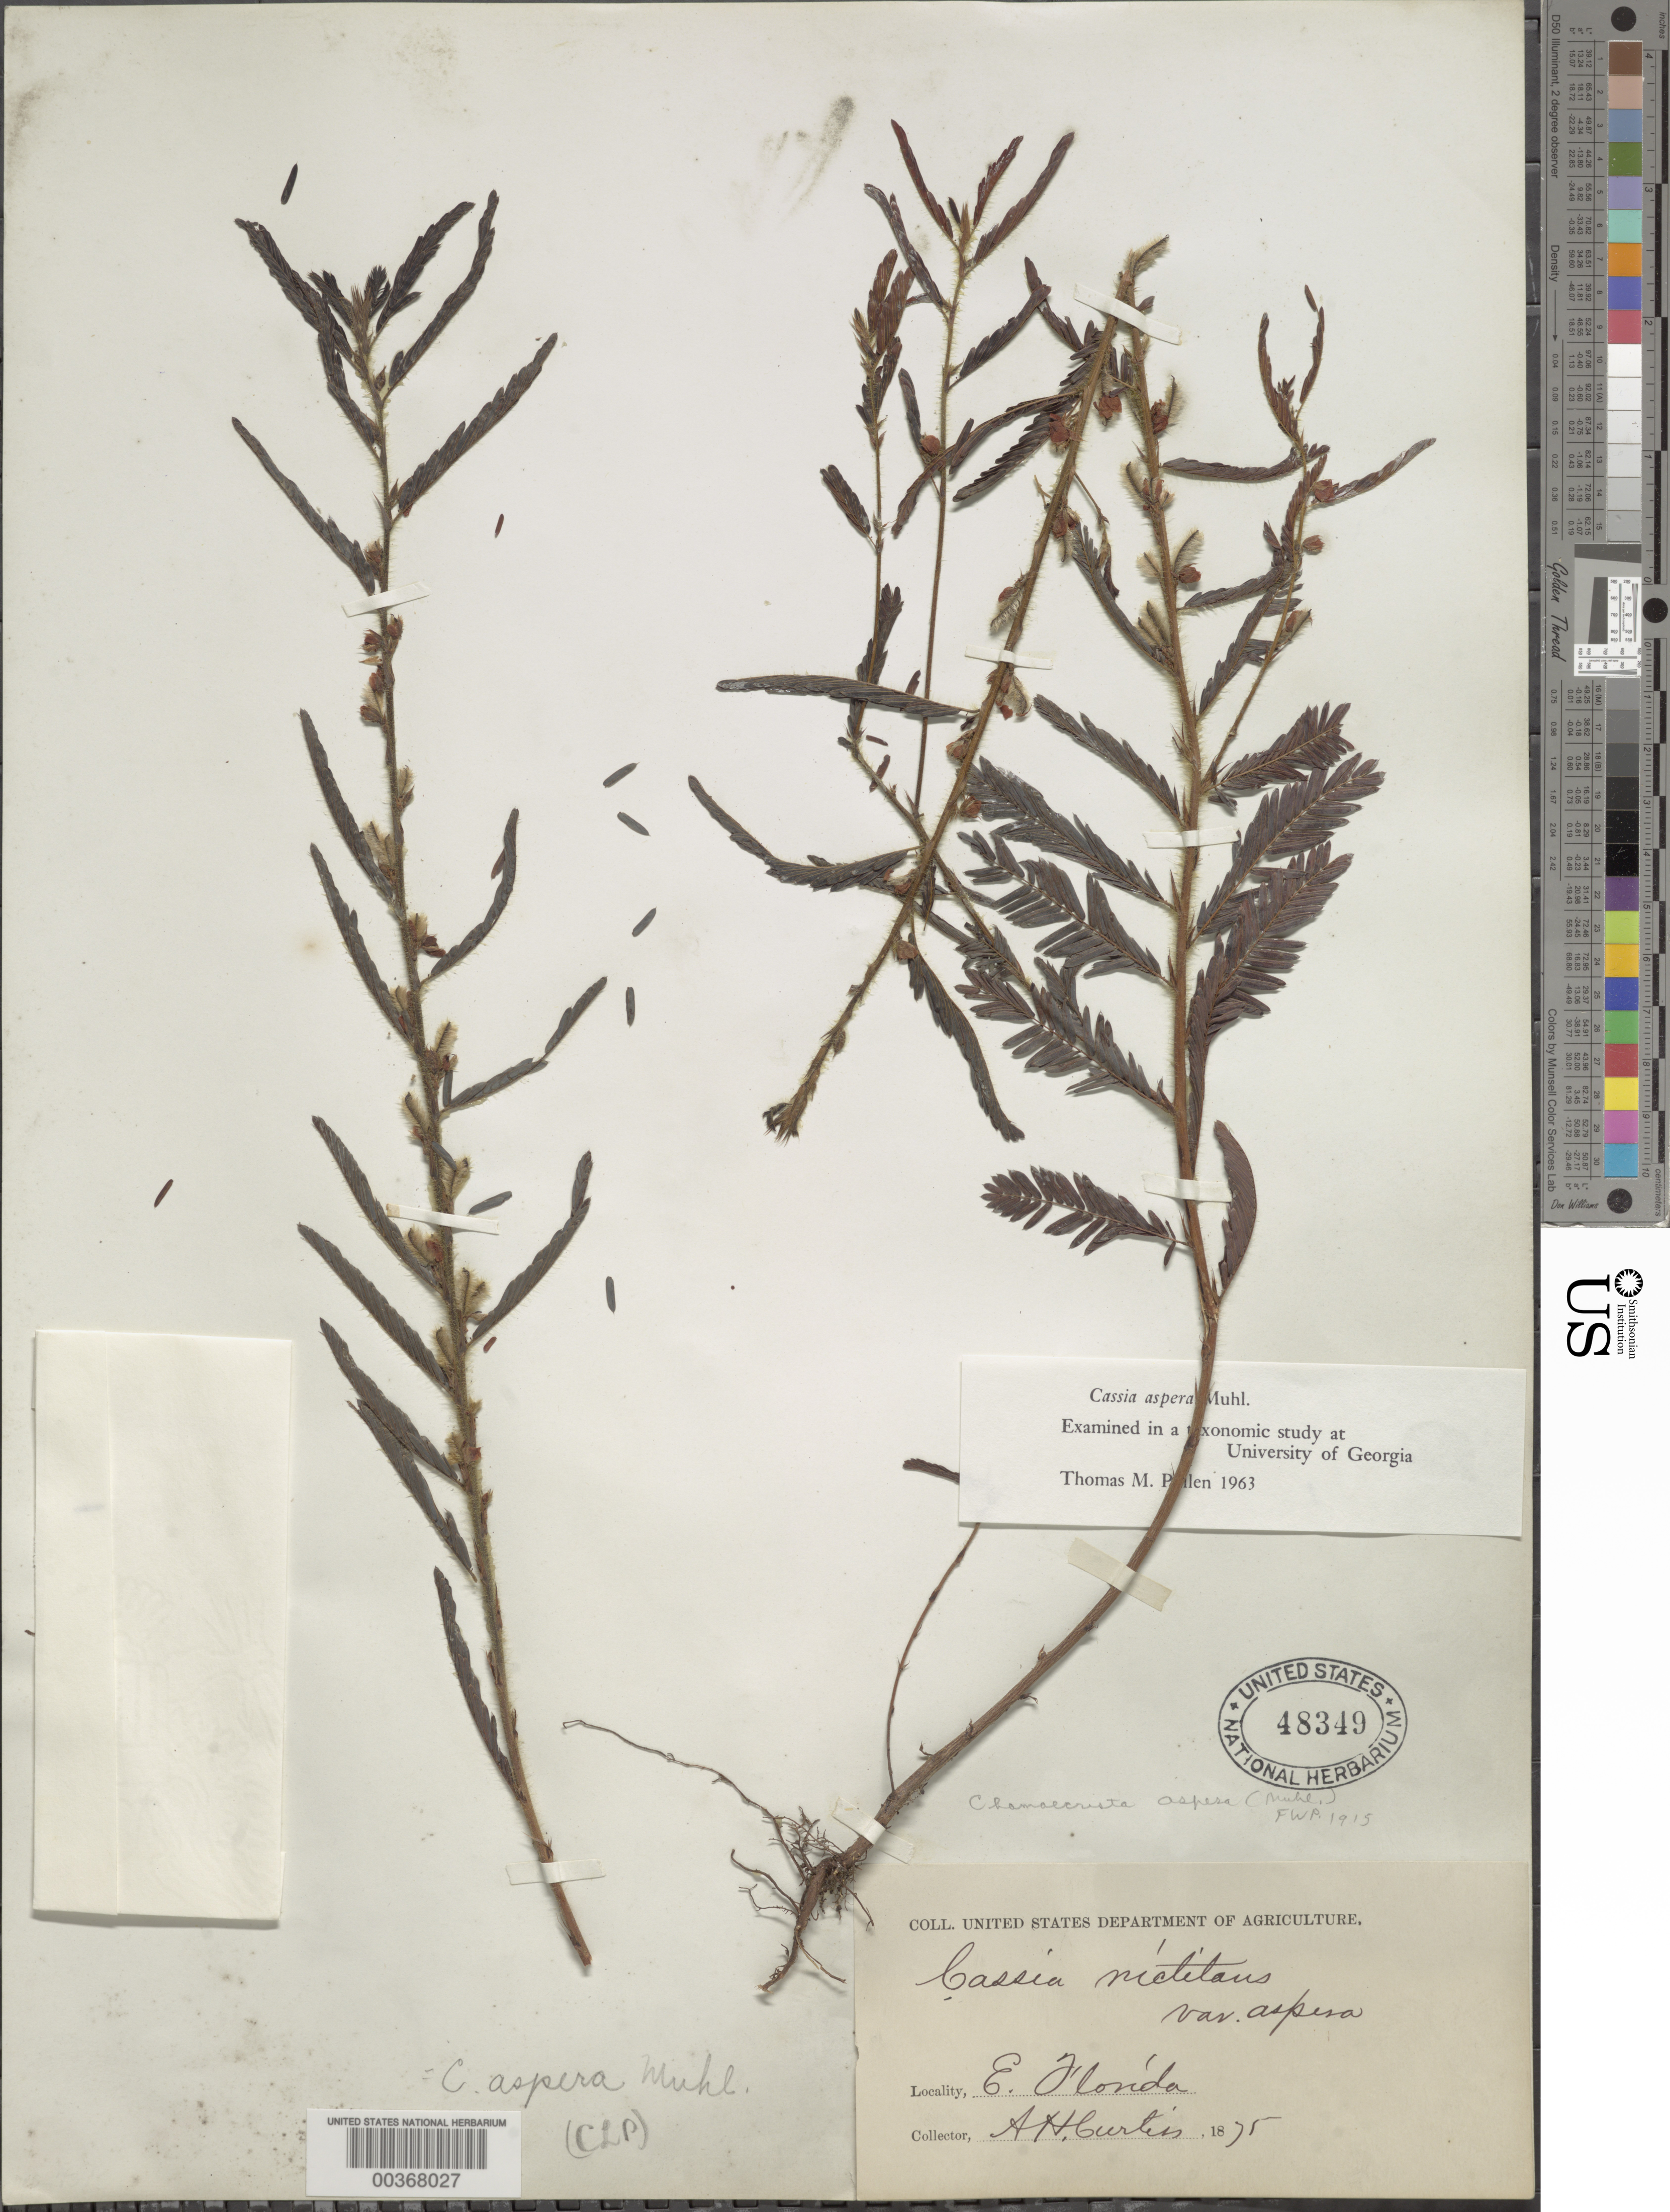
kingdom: Plantae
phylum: Tracheophyta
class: Magnoliopsida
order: Fabales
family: Fabaceae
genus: Chamaecrista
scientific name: Chamaecrista nictitans var. aspera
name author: (Muhl. ex Elliot) H.S. Irwin & Barneby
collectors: A. H. Curtiss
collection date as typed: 1875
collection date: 1875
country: United States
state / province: Florida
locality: East florida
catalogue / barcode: US 48349